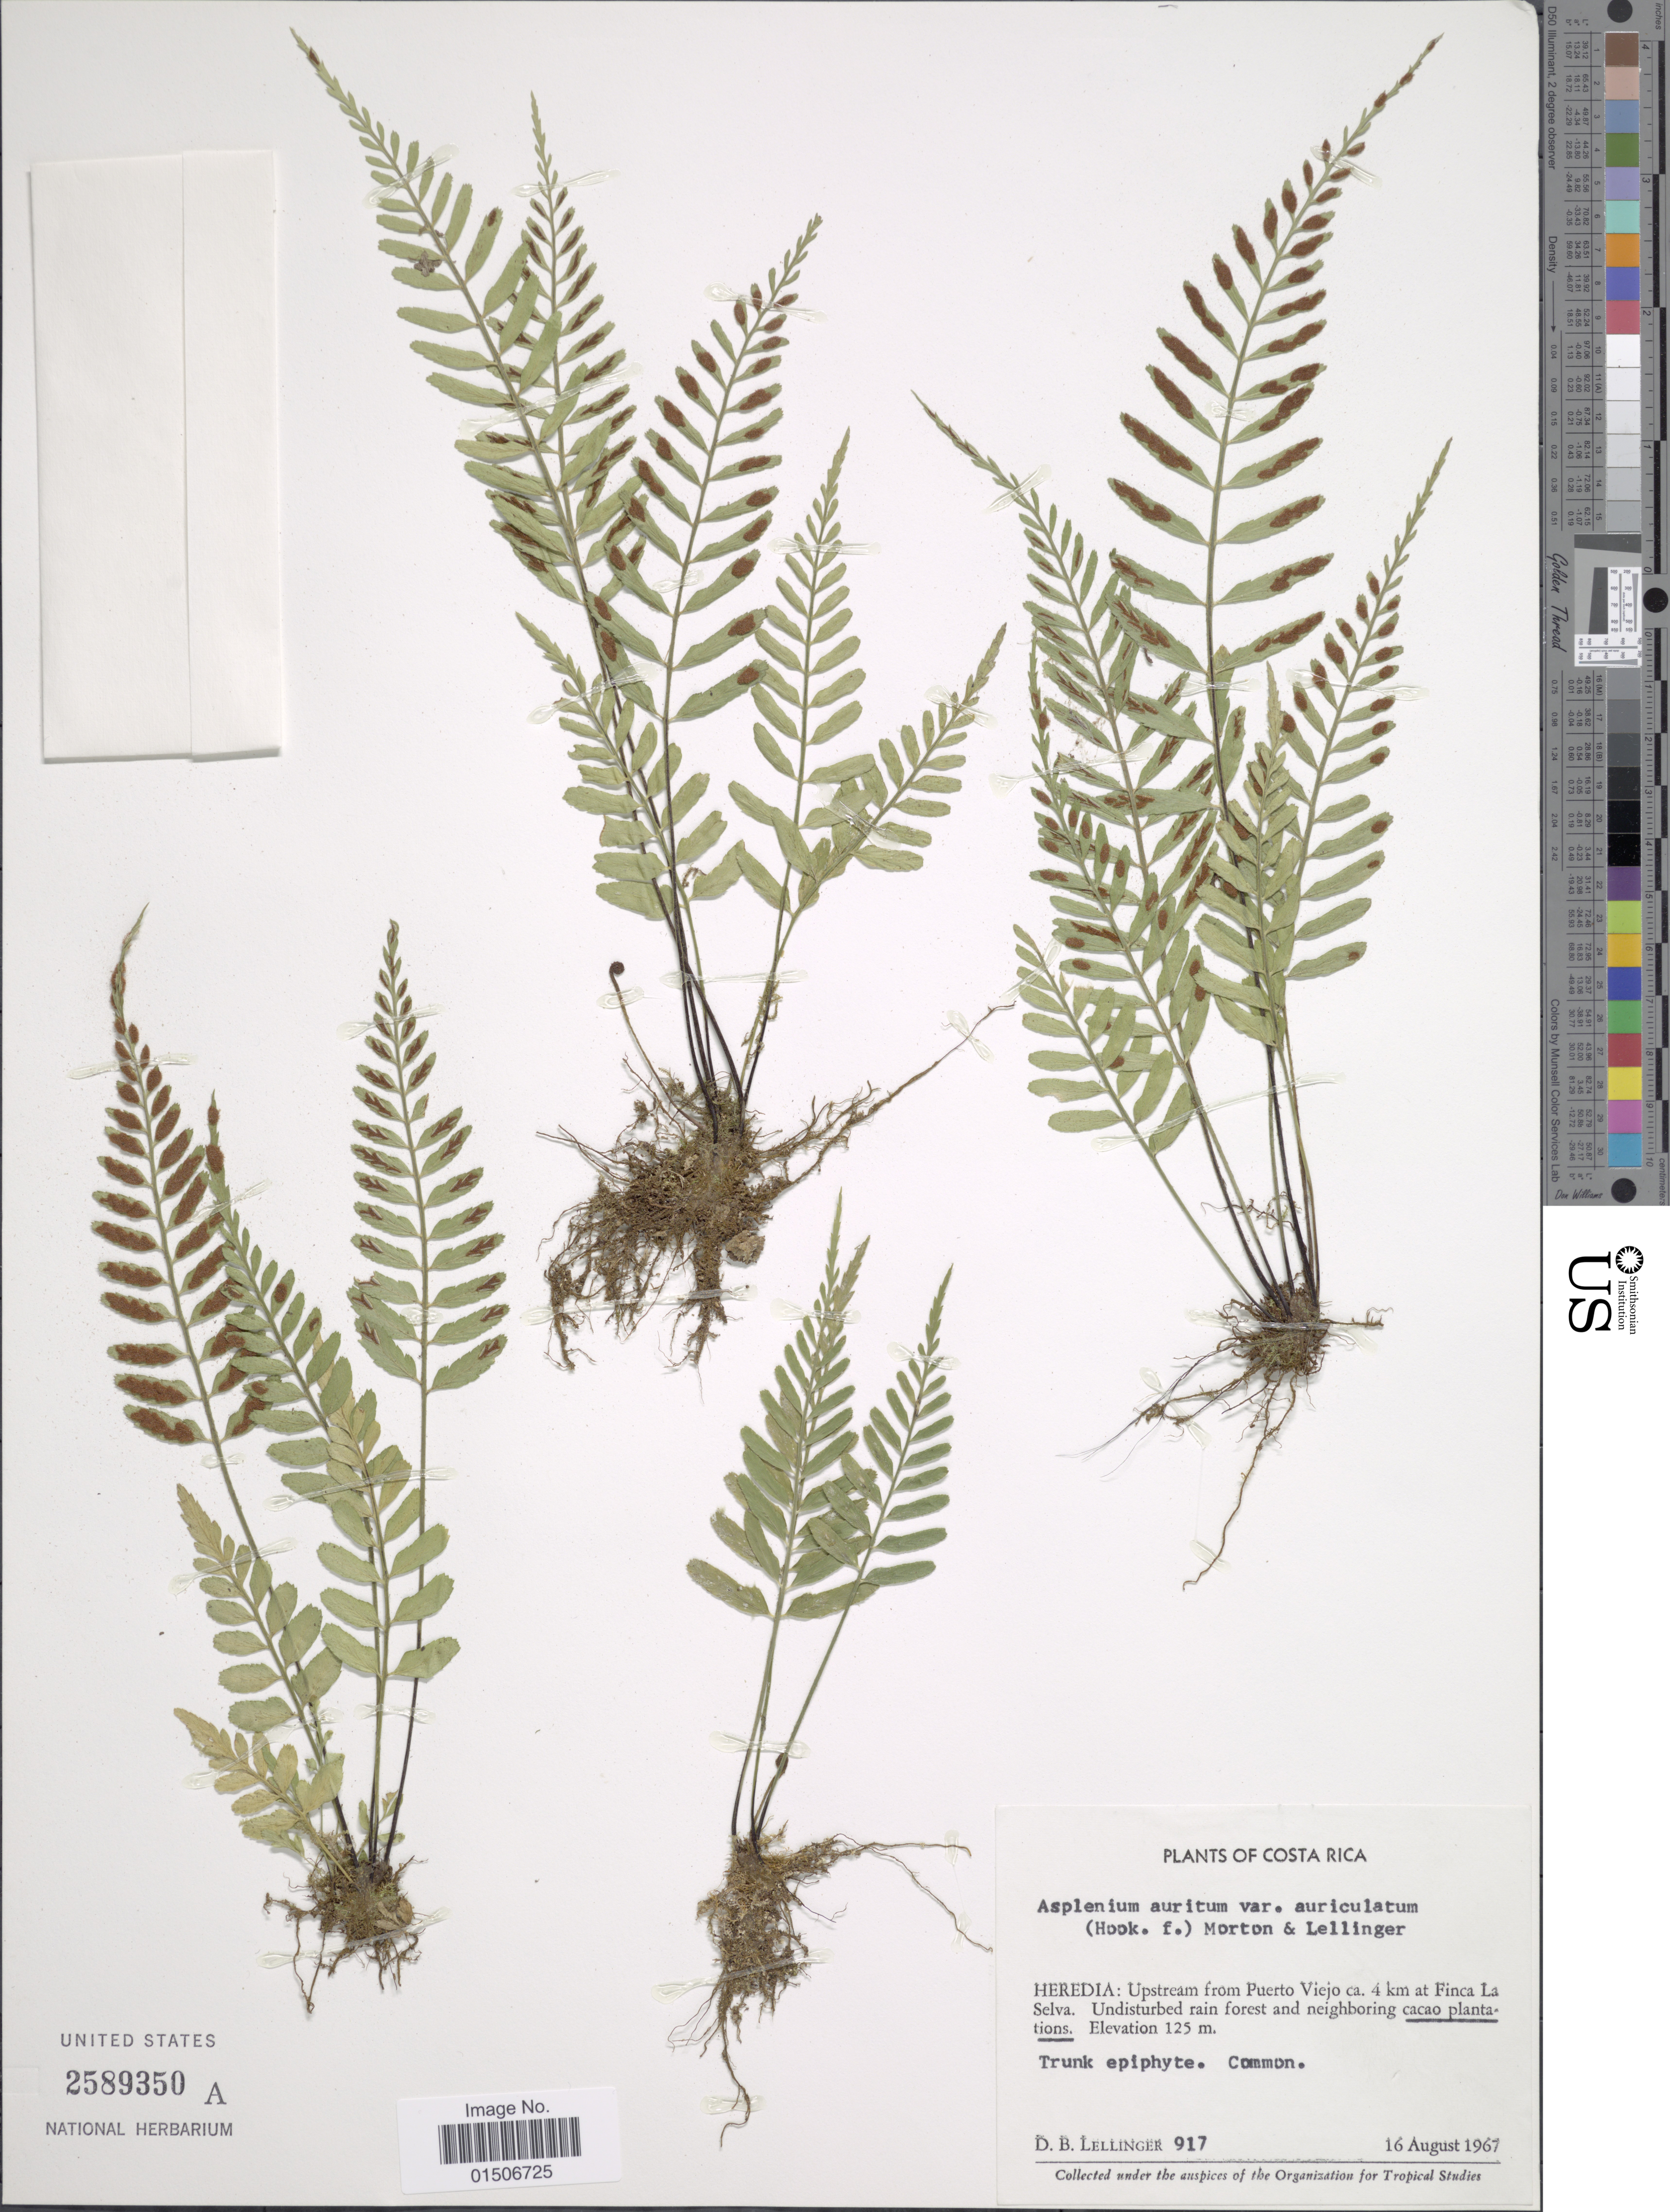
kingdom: Plantae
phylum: Tracheophyta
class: Polypodiopsida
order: Polypodiales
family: Aspleniaceae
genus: Asplenium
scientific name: Asplenium levyi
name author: E. Fourn.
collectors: D. B. Lellinger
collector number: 917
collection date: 1967-08-16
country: Costa Rica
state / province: Heredia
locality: Upstream from Puerto Viejo ca. 4 km at Finc La Selva. Undisturbed rain forest and neighboring cacao plantations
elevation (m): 125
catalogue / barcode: US 2589350A